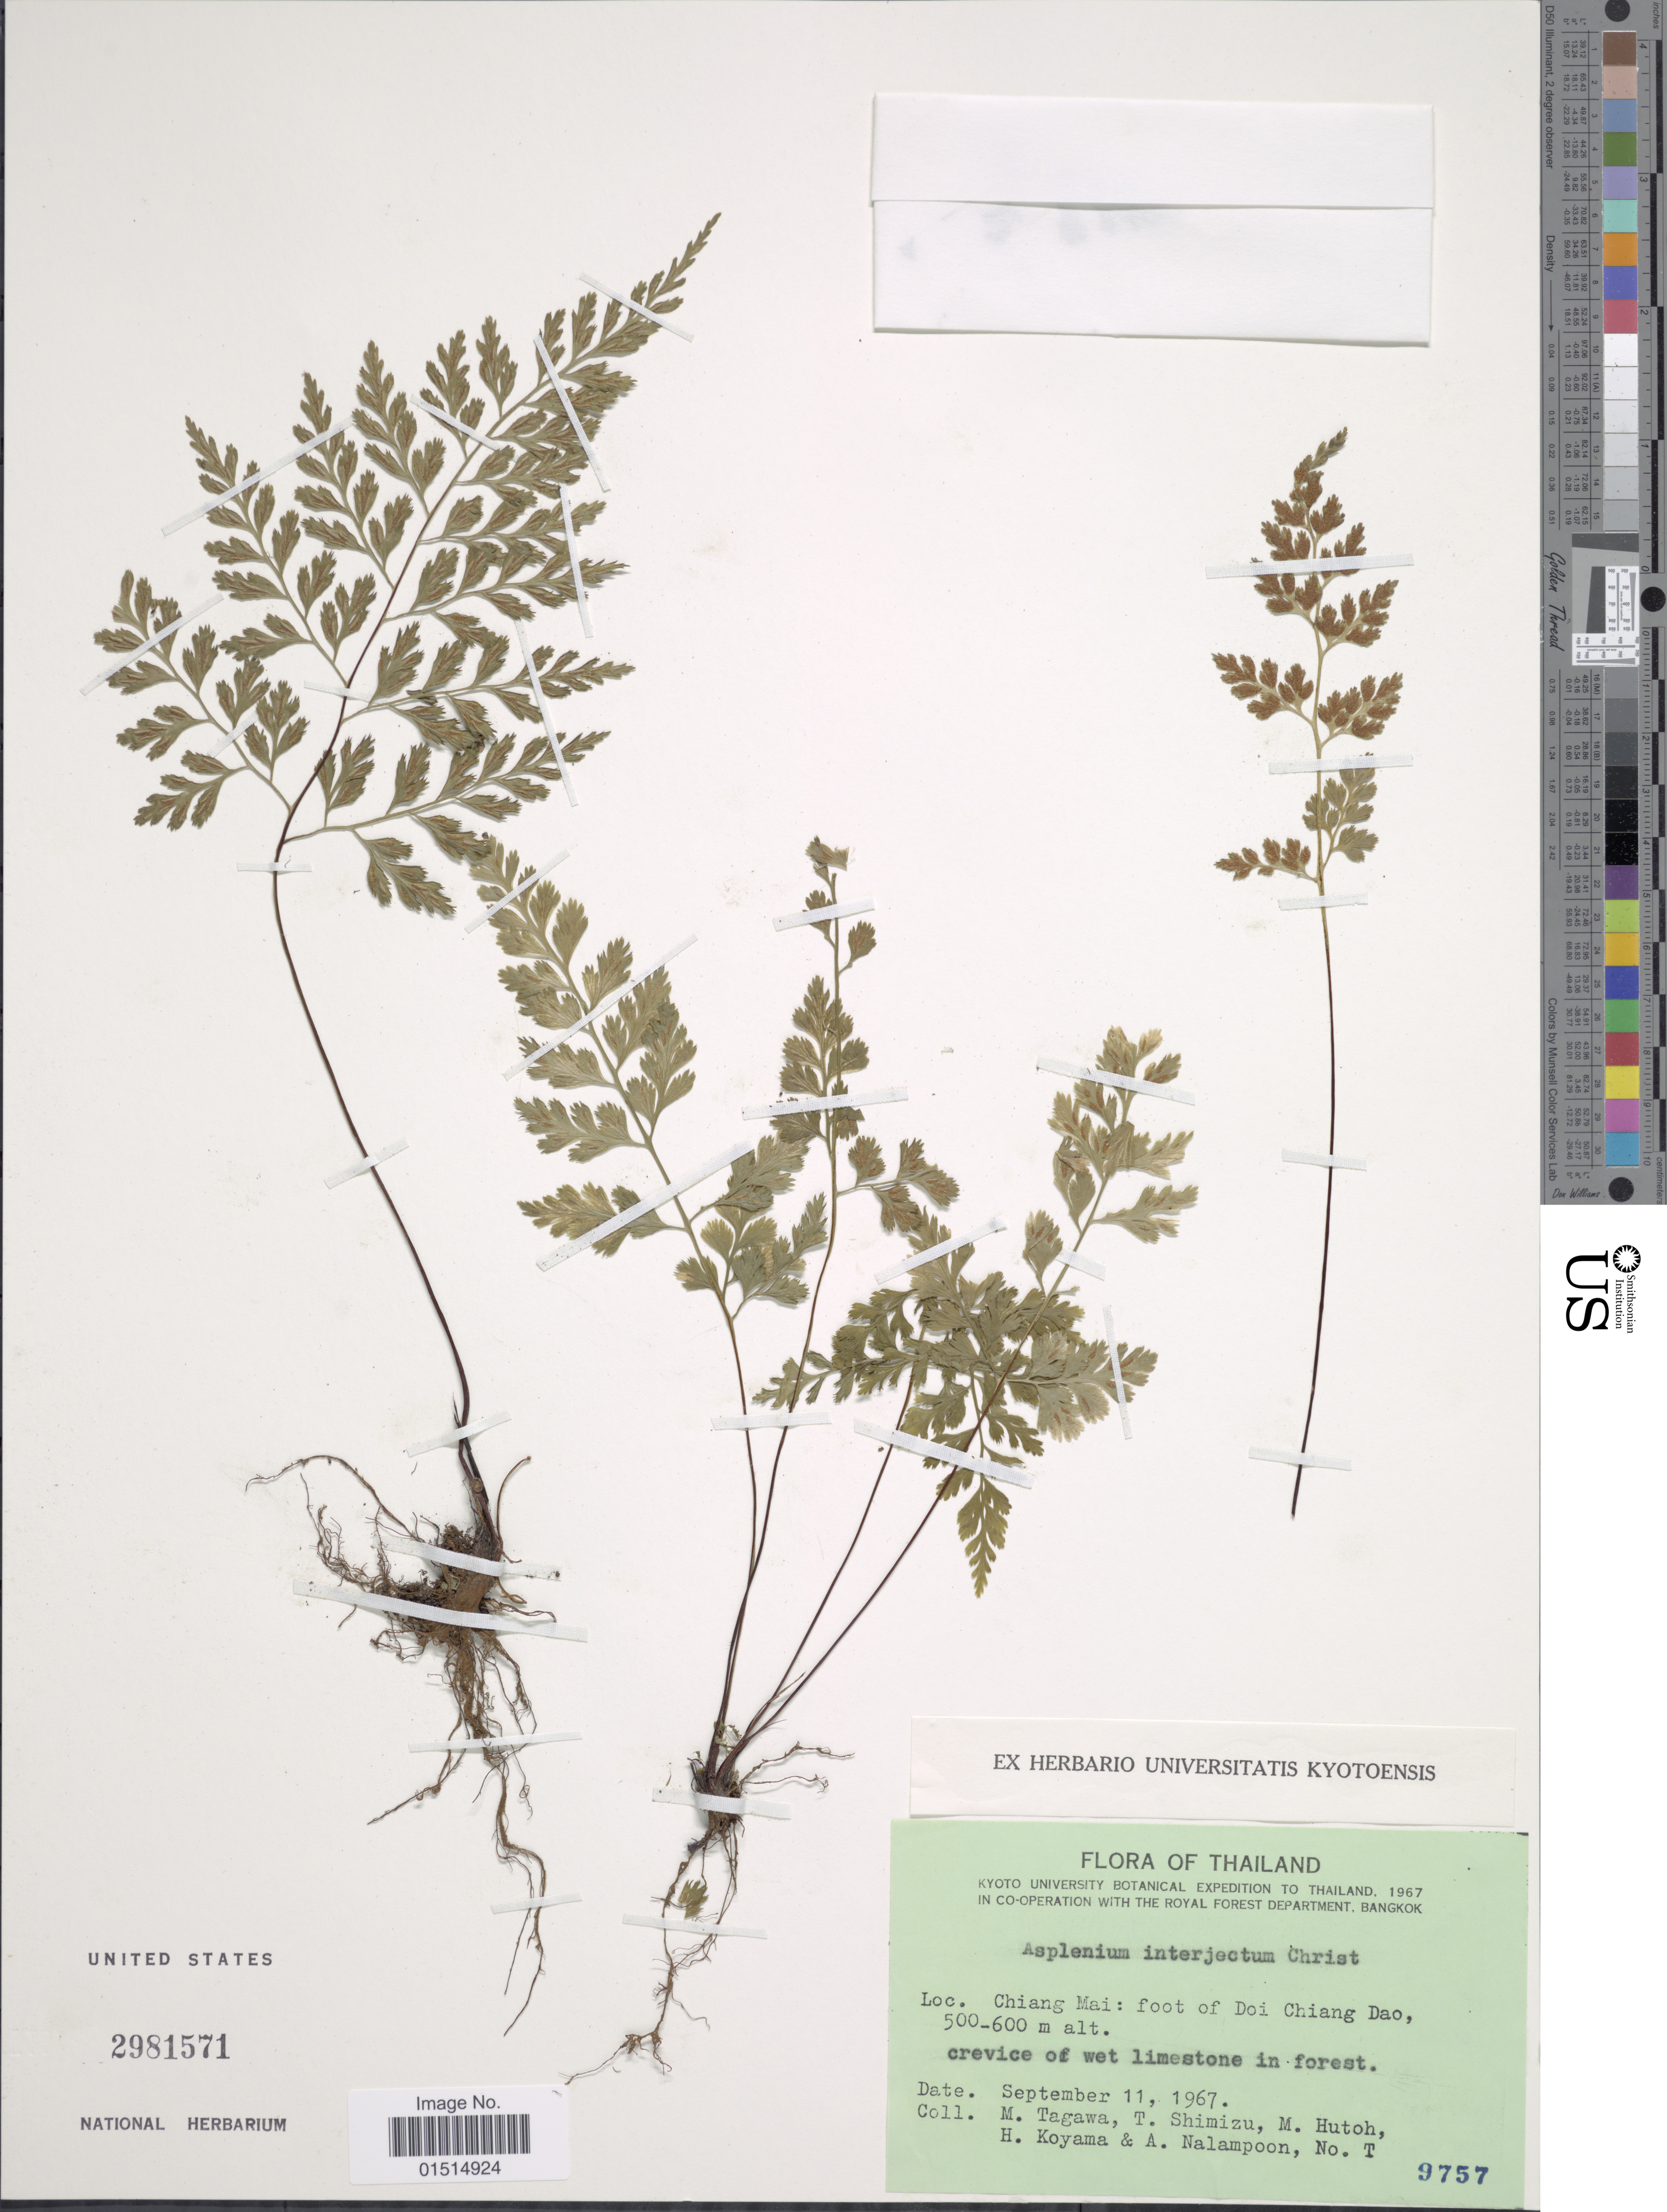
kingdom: Plantae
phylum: Tracheophyta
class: Polypodiopsida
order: Polypodiales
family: Aspleniaceae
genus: Asplenium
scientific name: Asplenium interjectum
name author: Christ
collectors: M. Tagawa, T. Shimizu, M. Hutch, H. Koyama & A. Nalampoon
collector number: T9757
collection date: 1967-09-11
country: Thailand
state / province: Chiang Mai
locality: Foot of Doi Chiang Dao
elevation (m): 500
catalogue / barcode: US 2981571